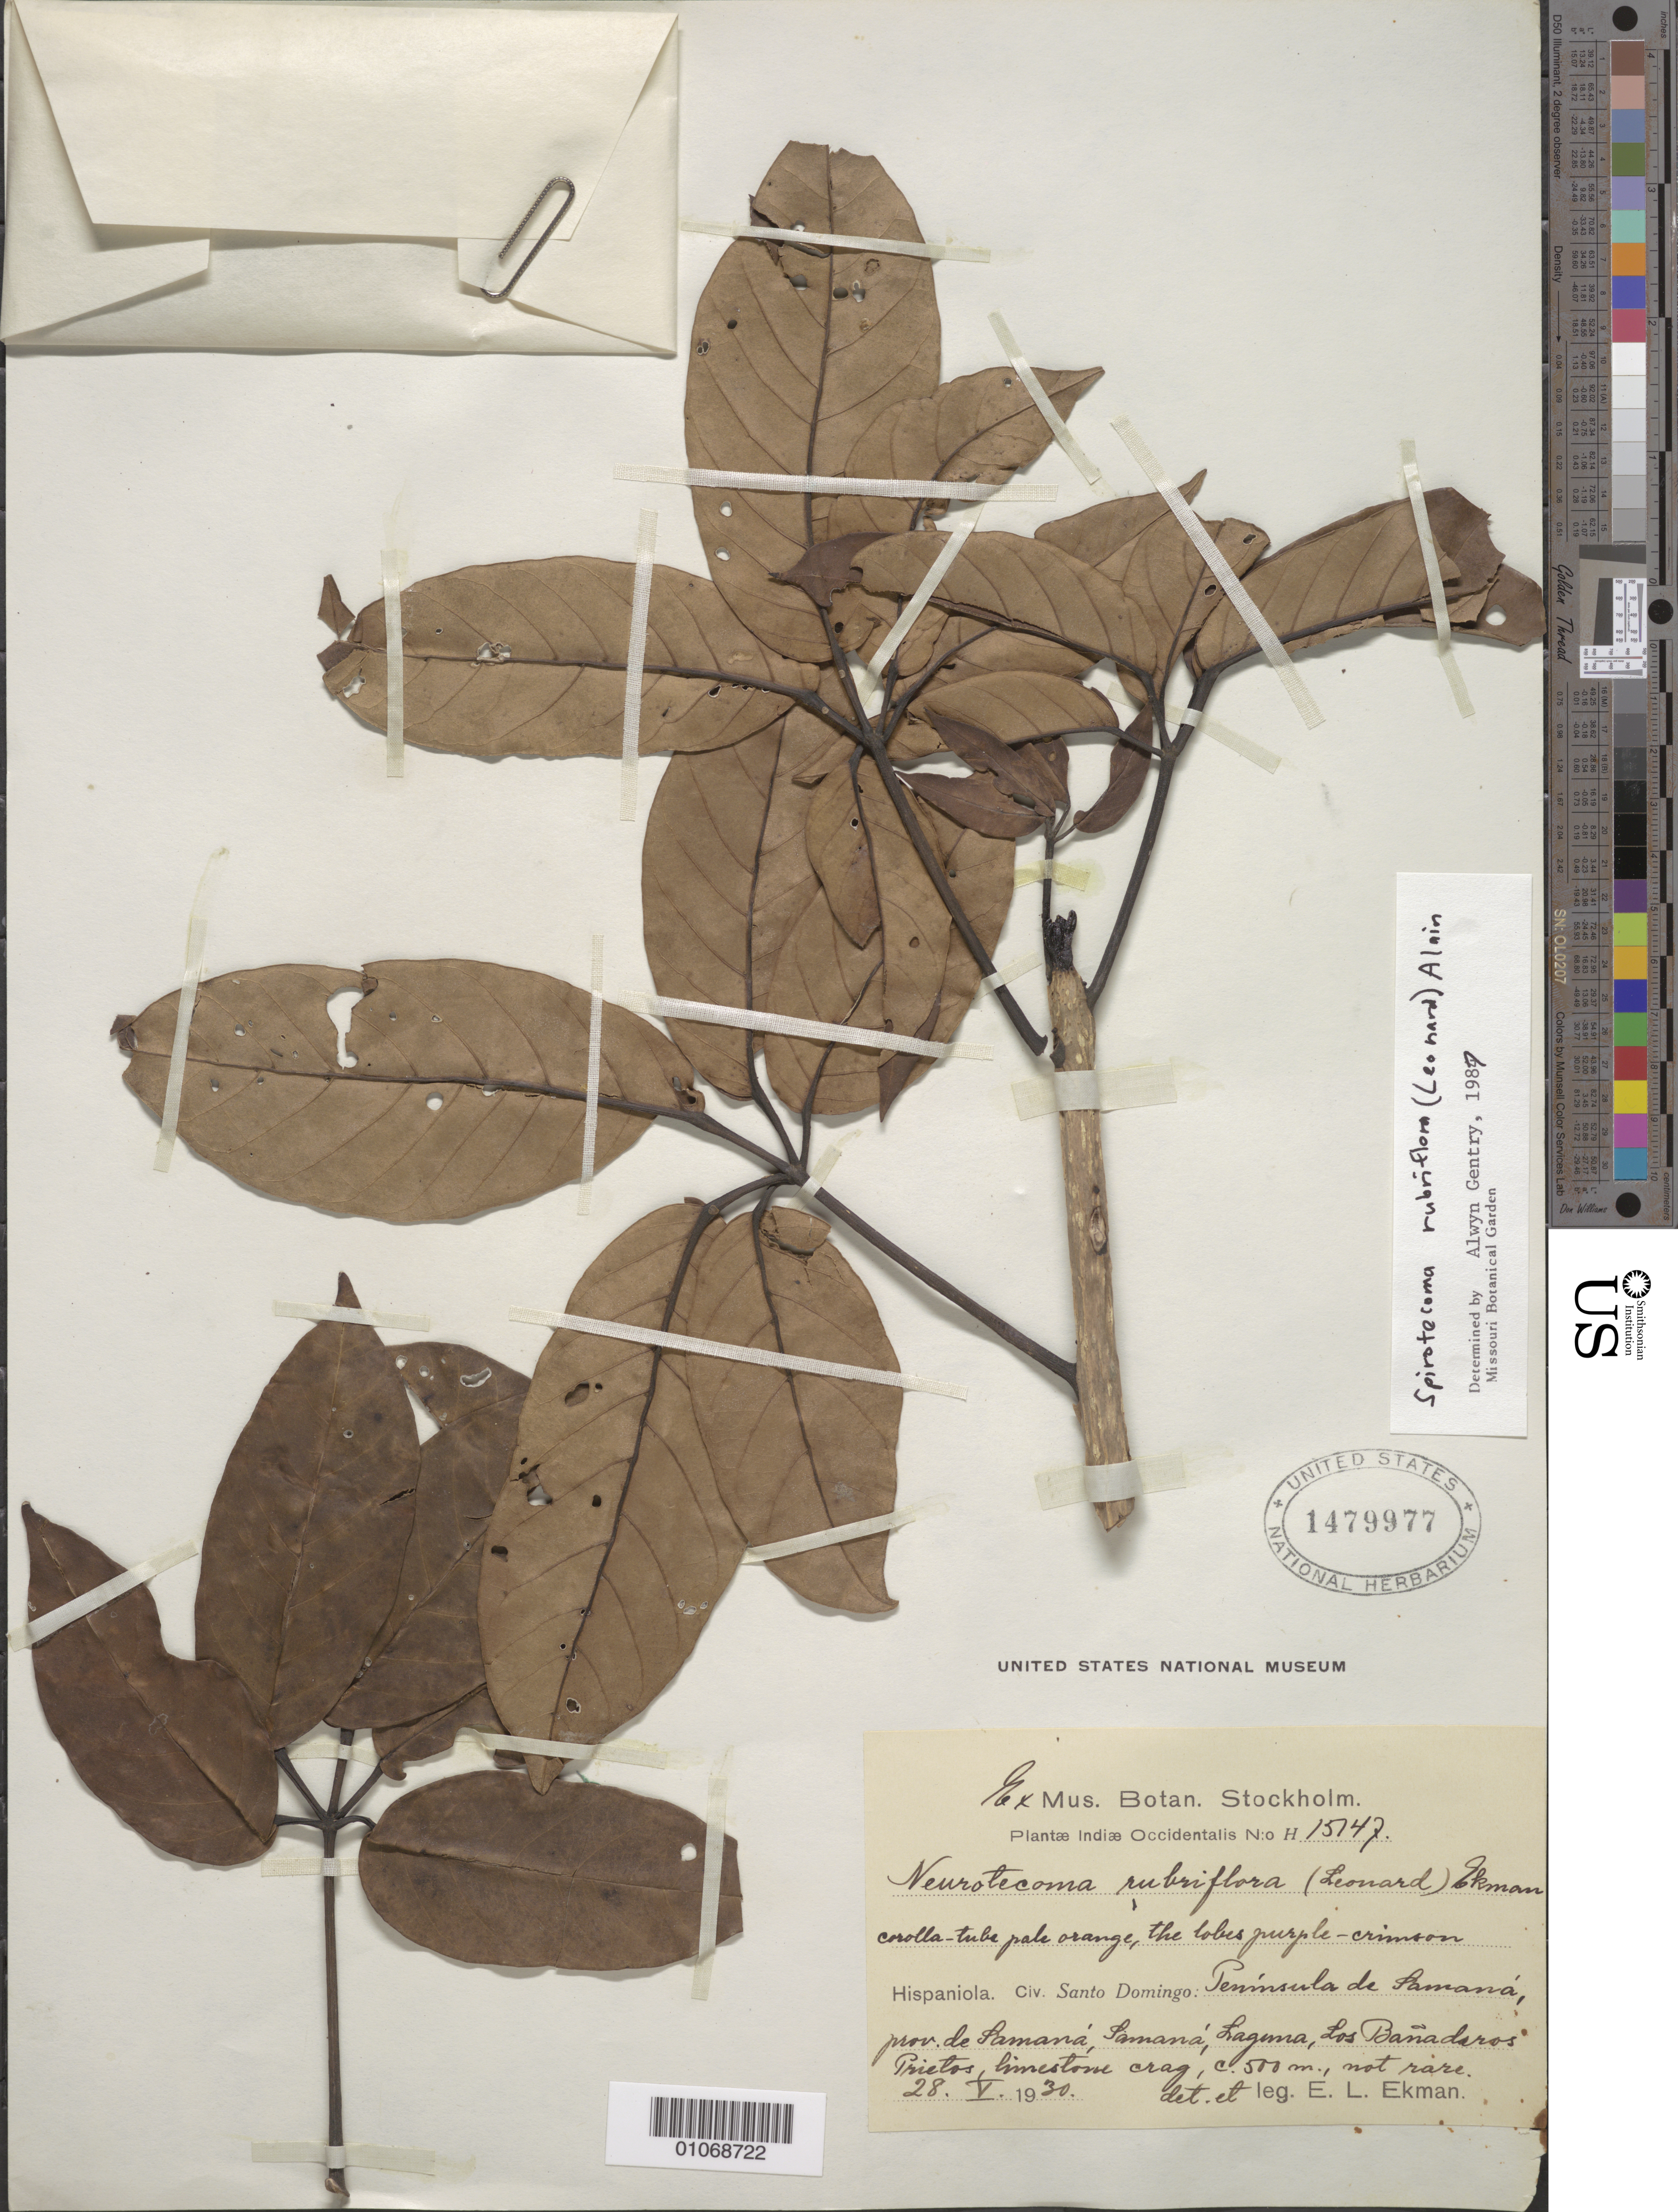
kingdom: Plantae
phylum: Tracheophyta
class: Magnoliopsida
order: Lamiales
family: Bignoniaceae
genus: Spirotecoma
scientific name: Spirotecoma rubriflora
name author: (Leonard) Alain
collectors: E. L. Ekman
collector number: H 15147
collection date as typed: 28 May 1930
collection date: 1930-05-28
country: Dominican Republic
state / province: Samaná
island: Hispaniola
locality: Samana peninsula, Samana, Laguna, Los Banadaros Prietos. Limestone crag.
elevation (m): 500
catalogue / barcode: US 1479977